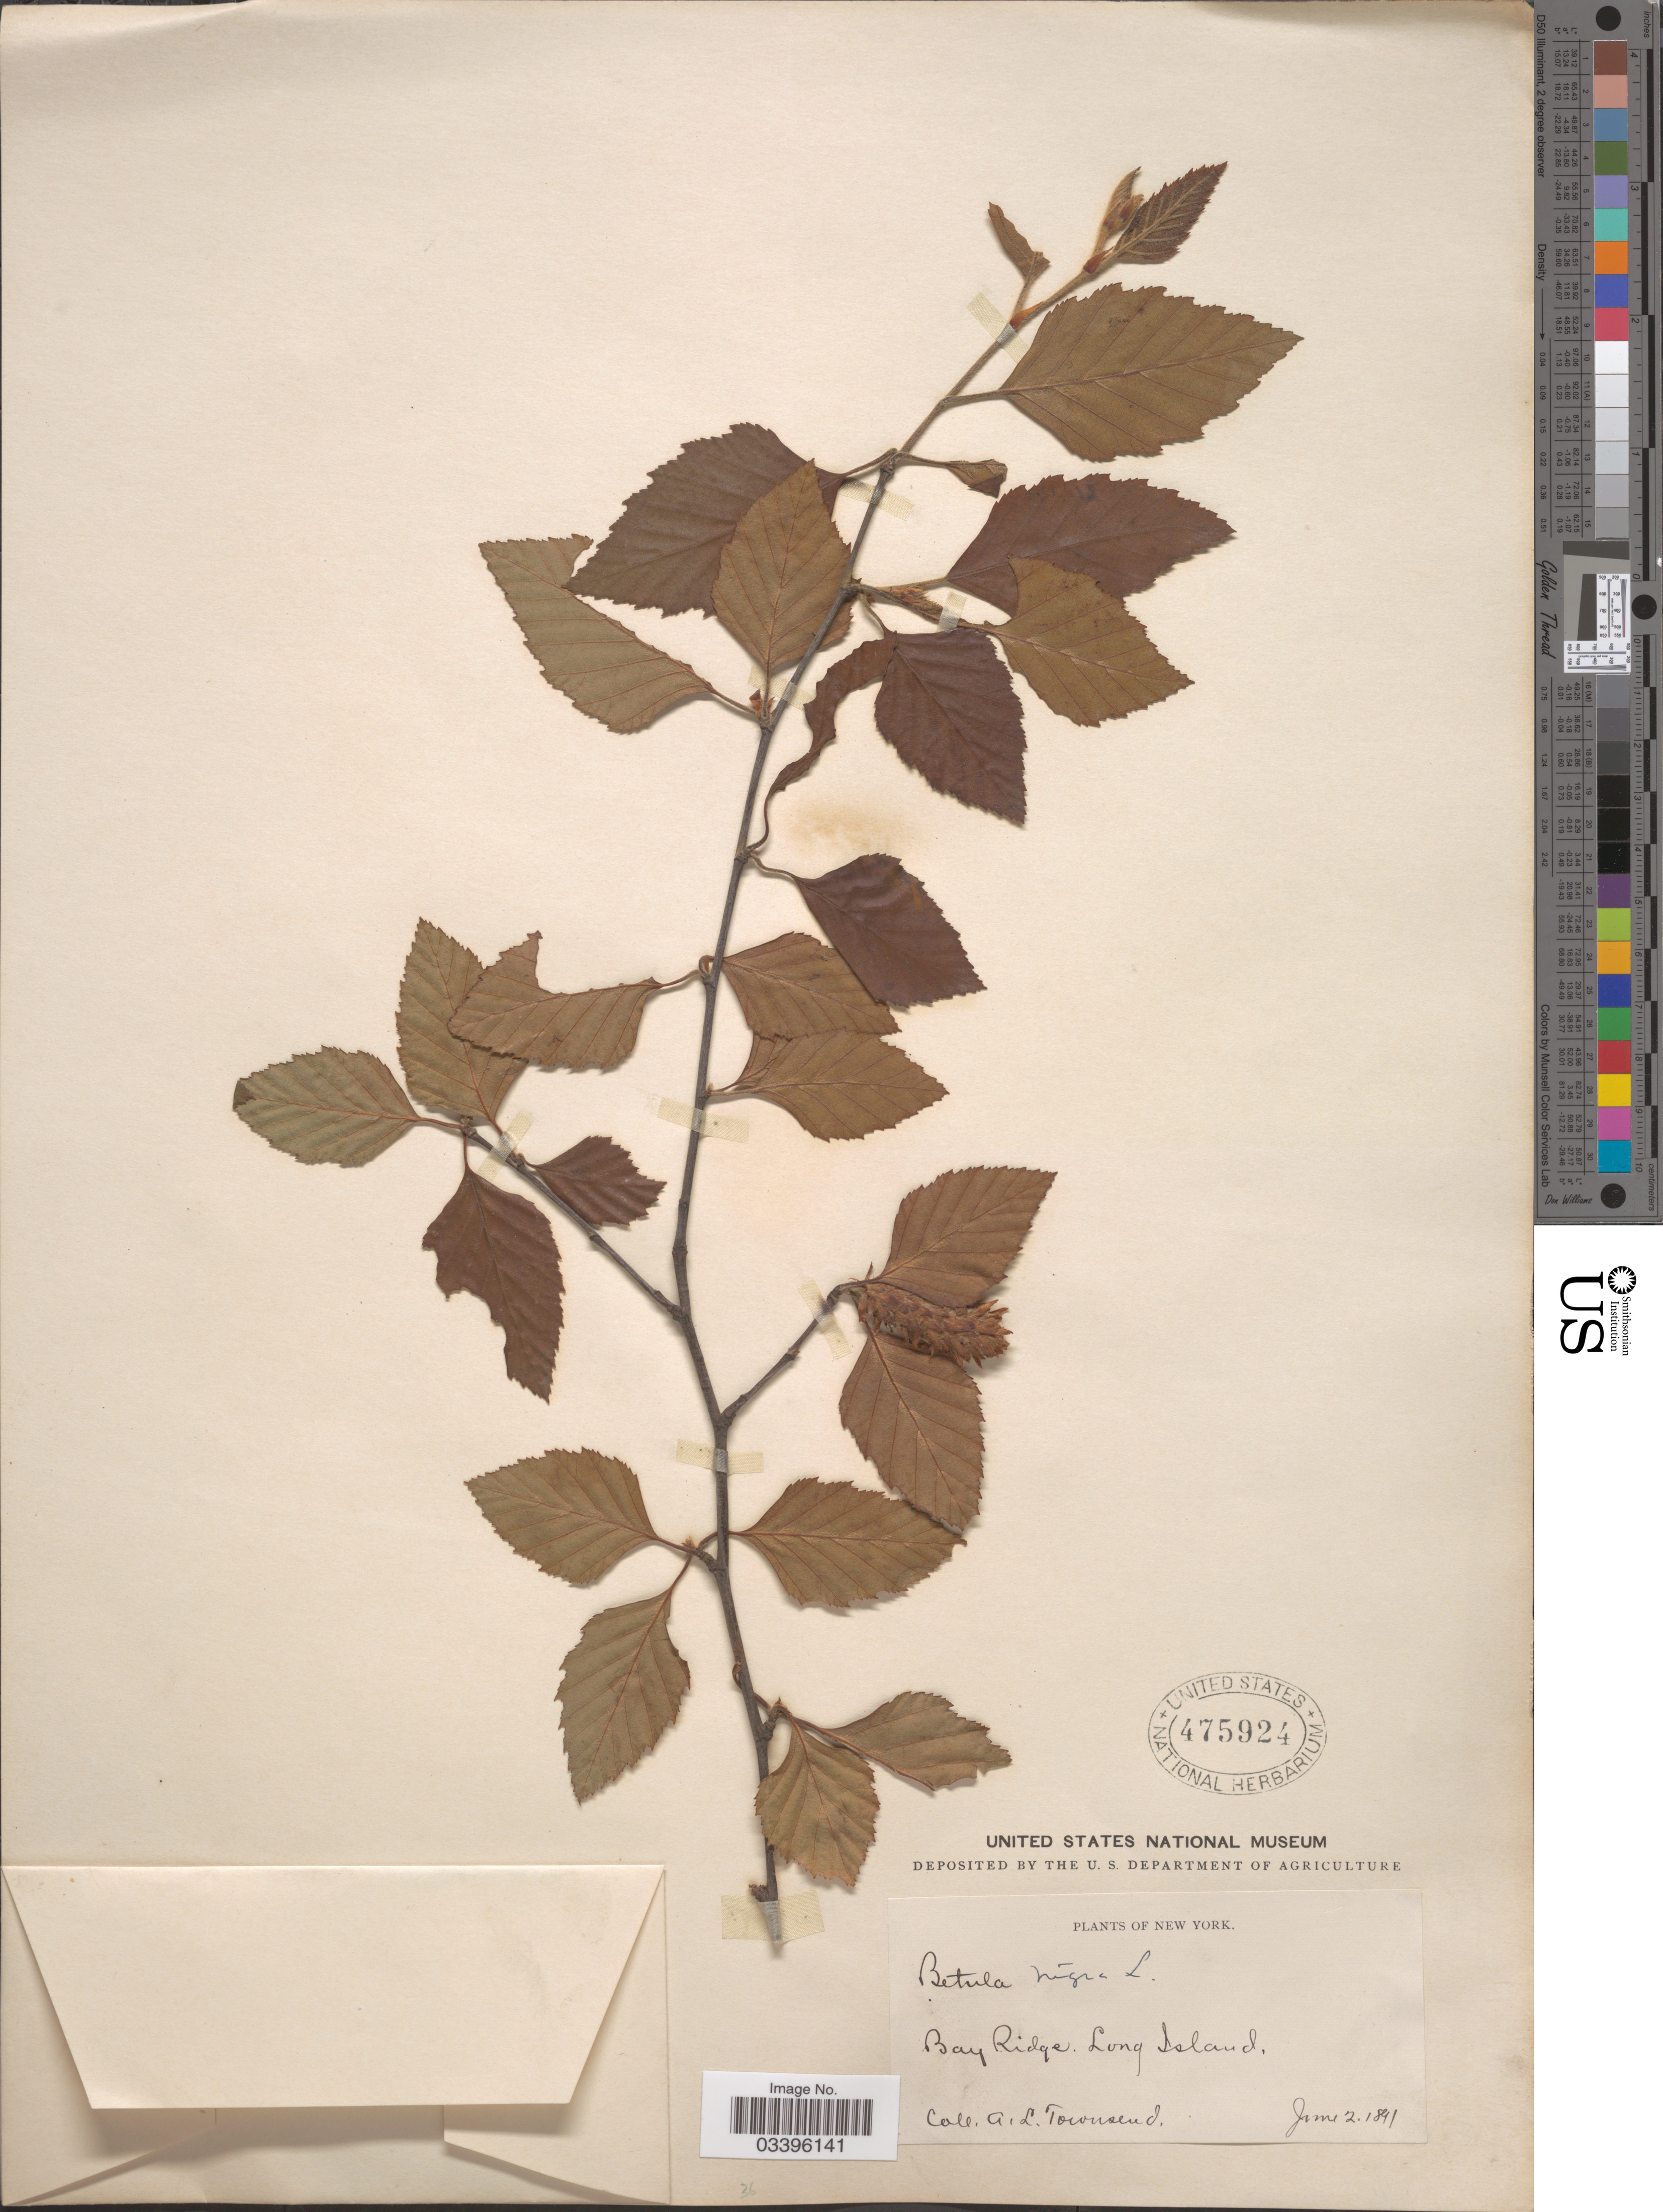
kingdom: Plantae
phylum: Tracheophyta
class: Magnoliopsida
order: Fagales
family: Betulaceae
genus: Betula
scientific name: Betula nigra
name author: L.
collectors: A. Townsend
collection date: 1891-06-02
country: United States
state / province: New York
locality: Bay Ridge, Long Island.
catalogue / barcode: US 475924